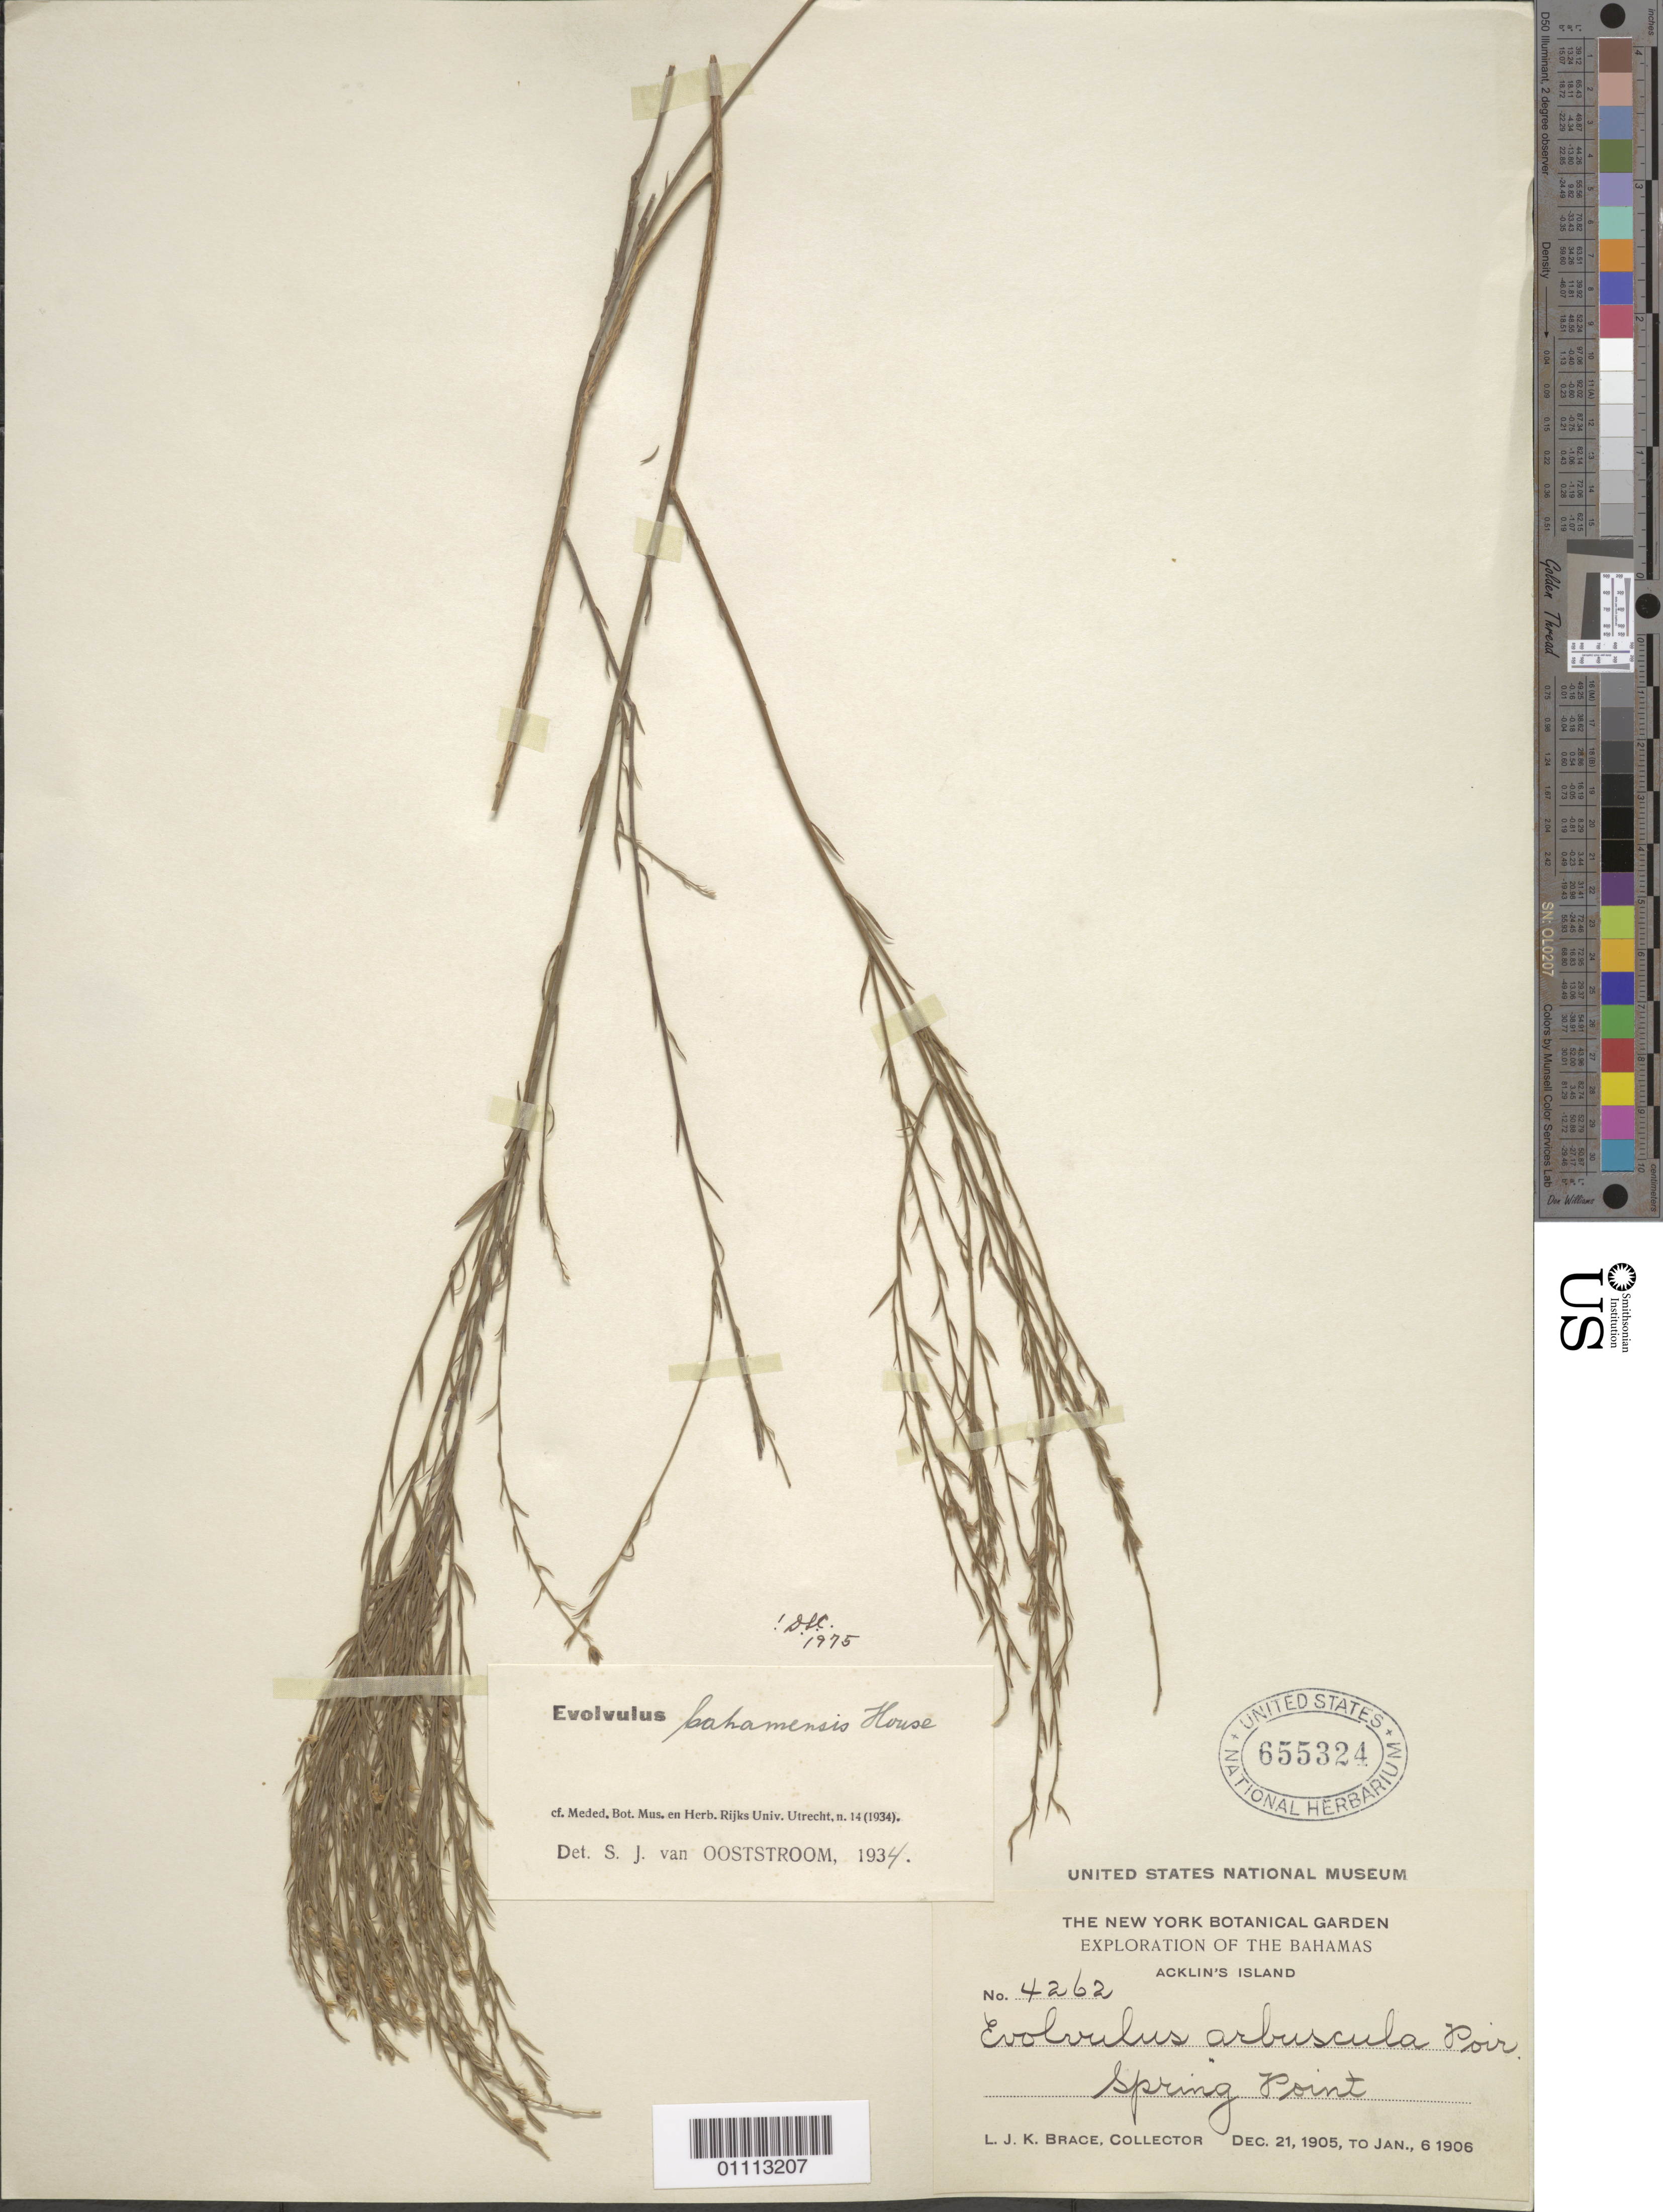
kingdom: Plantae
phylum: Tracheophyta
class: Magnoliopsida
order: Solanales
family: Convolvulaceae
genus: Evolvulus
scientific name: Evolvulus bahamensis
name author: House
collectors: L. J. K. Brace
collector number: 4262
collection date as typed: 06 Jan 1906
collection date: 1906-01-06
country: Bahamas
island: Acklin's I.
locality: Spring Point.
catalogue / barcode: US 655324